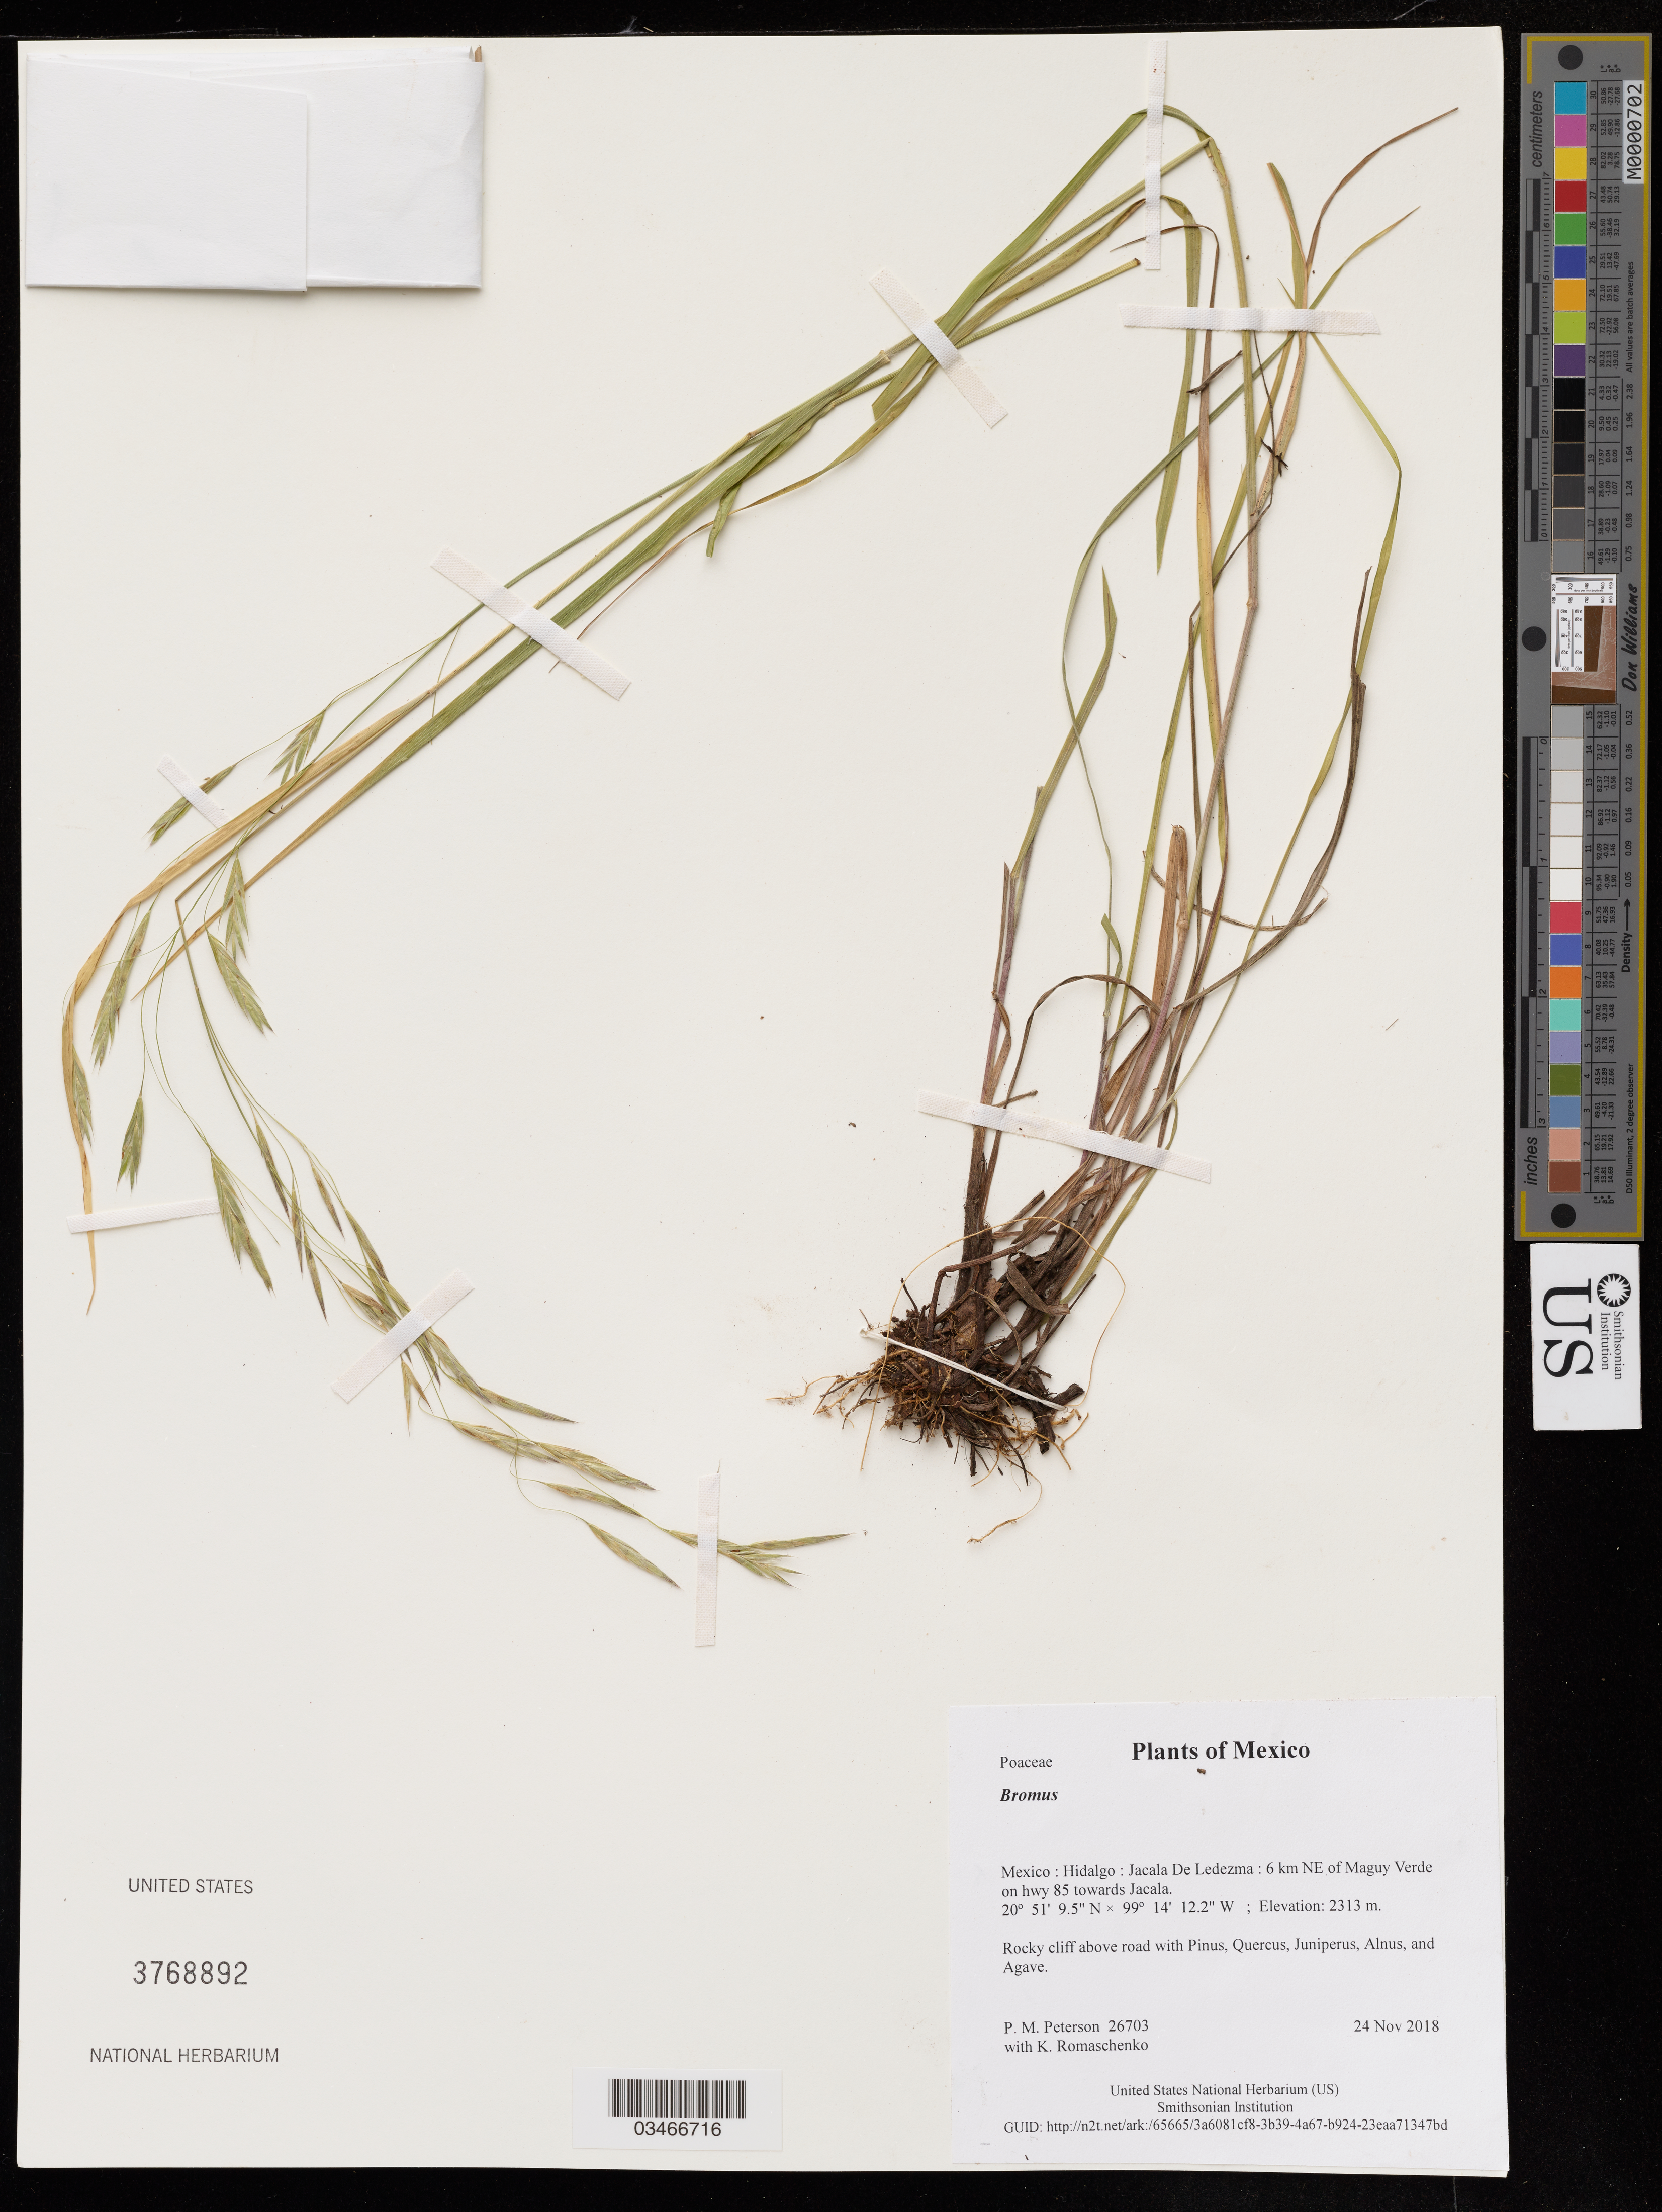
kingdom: Plantae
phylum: Tracheophyta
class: Liliopsida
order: Poales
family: Poaceae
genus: Bromus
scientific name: Bromus sp.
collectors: P. M. Peterson & K. Romaschenko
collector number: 26703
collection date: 2018-11-24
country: Mexico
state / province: Hidalgo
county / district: Jacala De Ledezma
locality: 6 km NE of Maguy Verde on hwy 85 towards Jacala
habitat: Rocky cliff above road with Pinus, Quercus, Juniperus, Alnus, and Agave.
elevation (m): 2313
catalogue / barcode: US 3768892